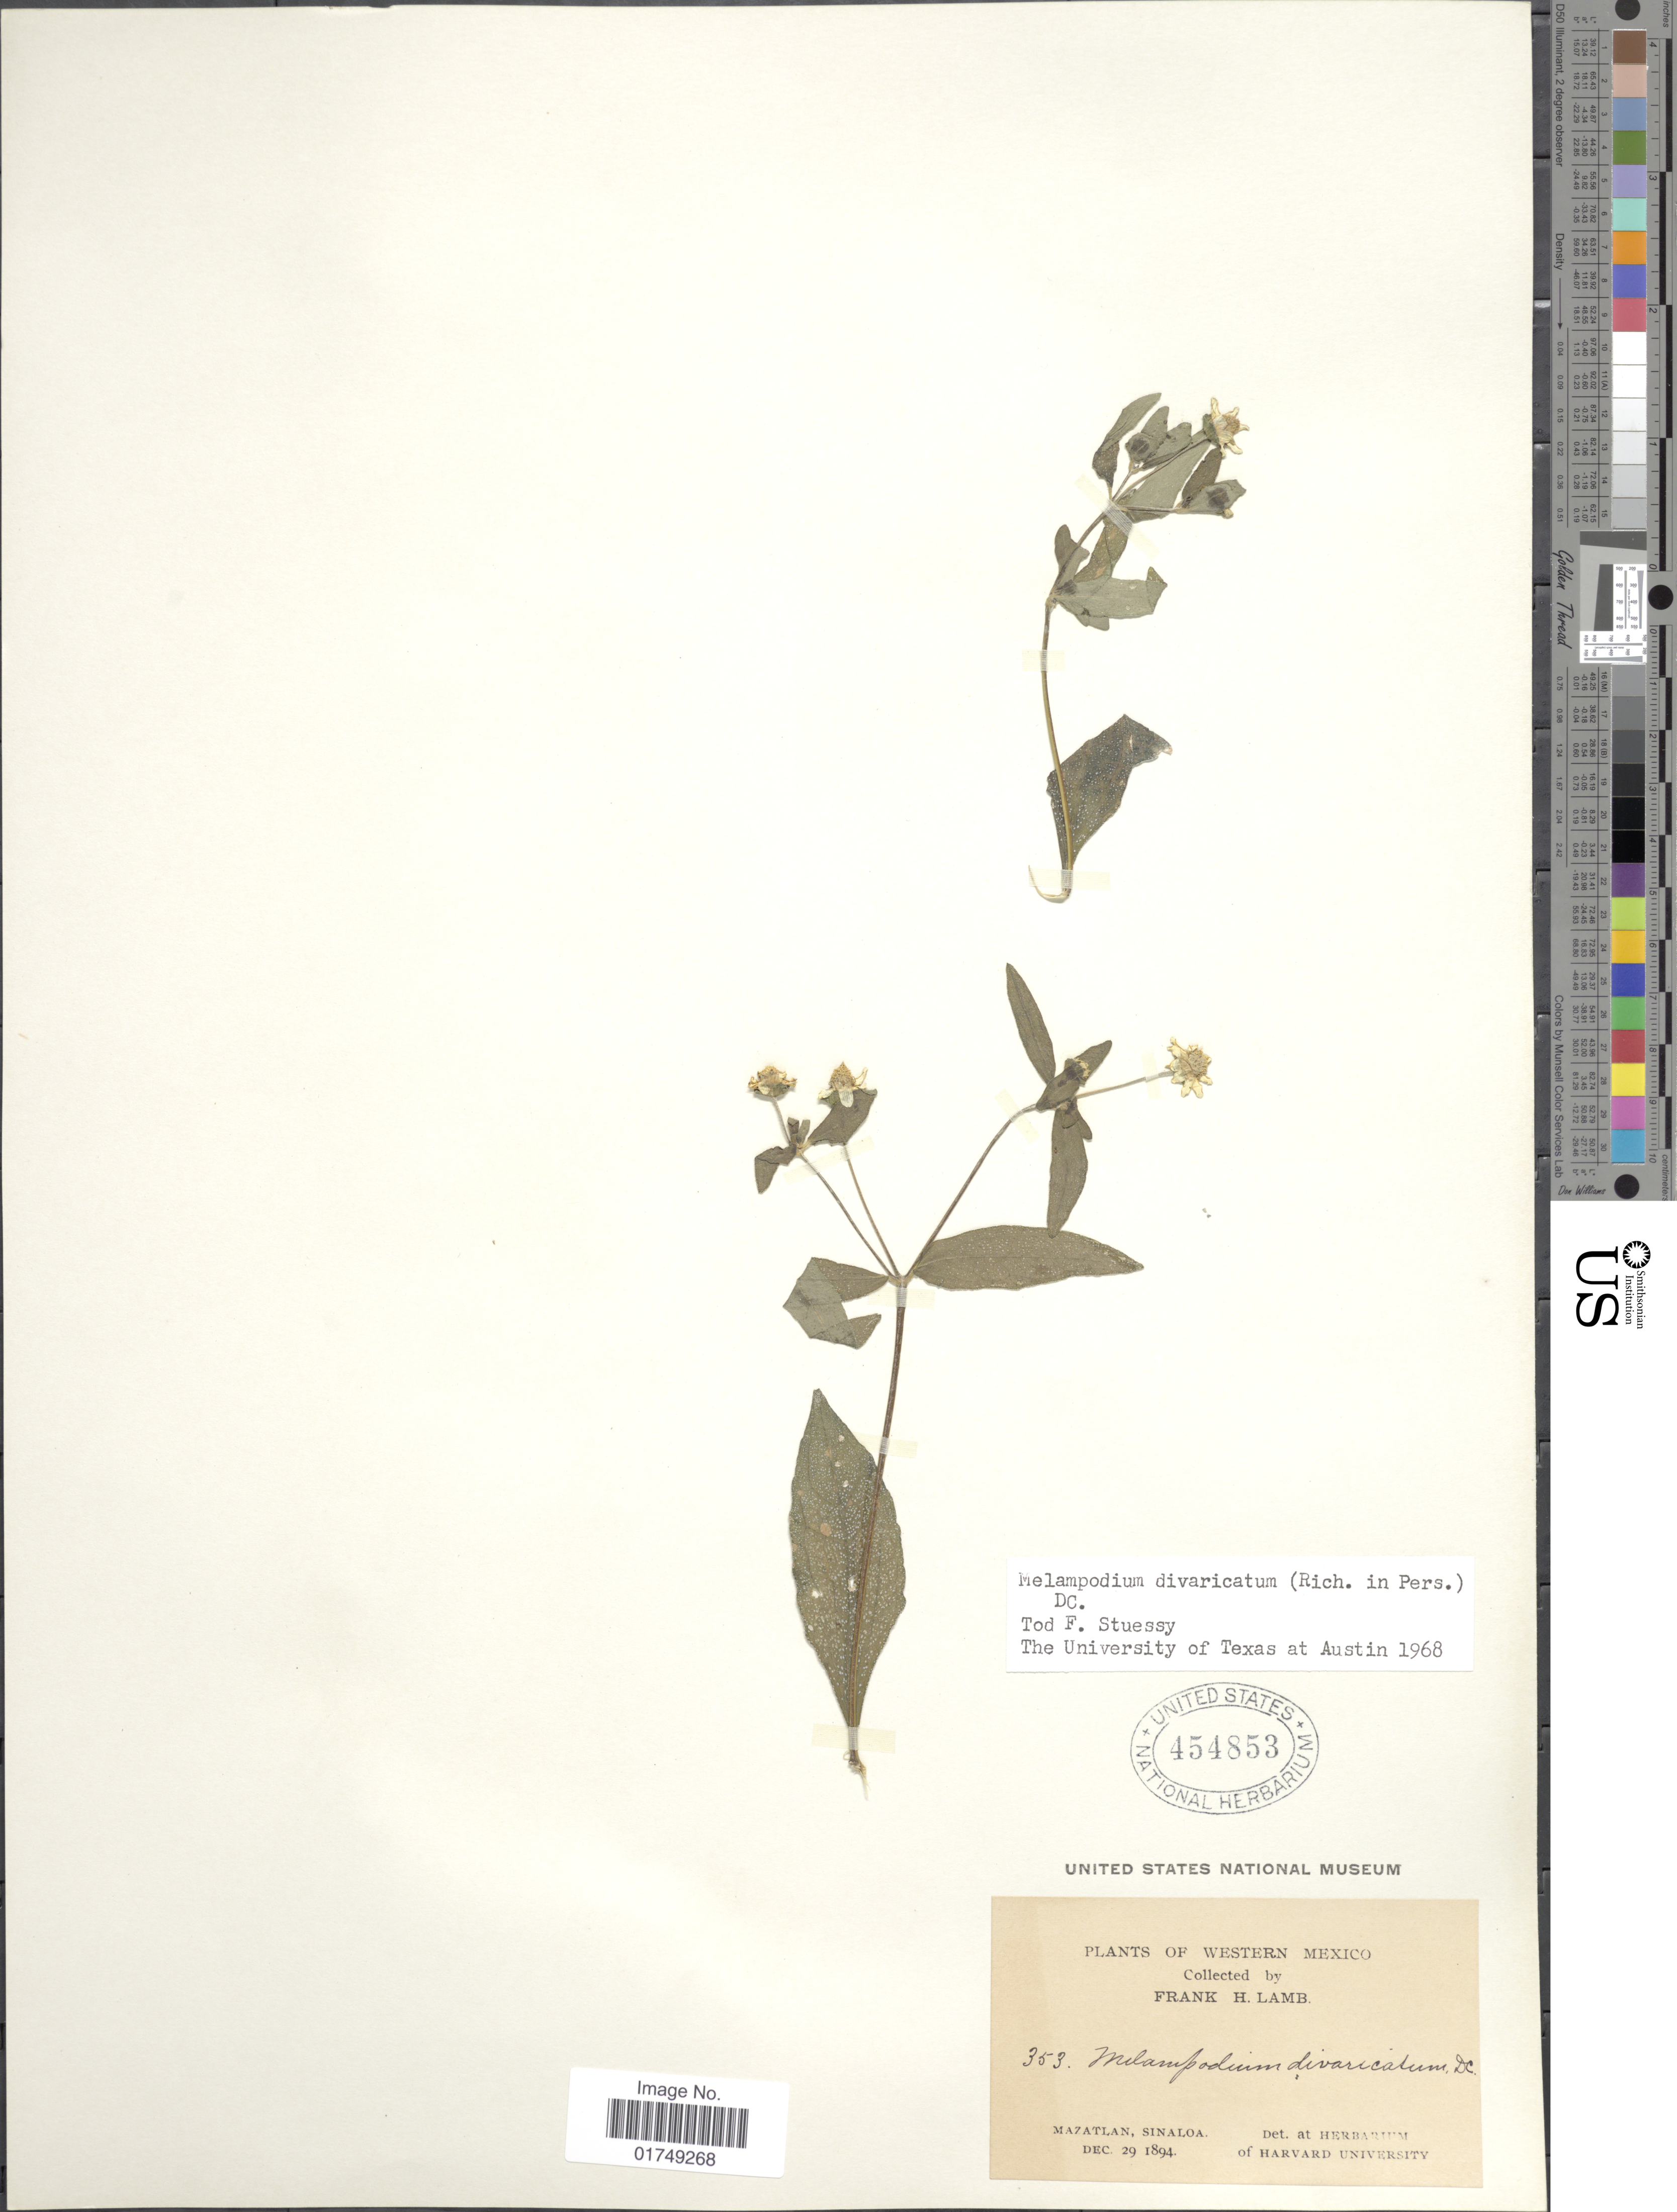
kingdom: Plantae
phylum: Tracheophyta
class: Magnoliopsida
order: Asterales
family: Asteraceae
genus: Melampodium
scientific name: Melampodium divaricatum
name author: (Rich.) DC.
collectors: F. H. Lamb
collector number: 353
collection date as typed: Dec 29 1894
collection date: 1894-12-29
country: Mexico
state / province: Sinaloa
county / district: Mazatlán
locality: Mazatlán.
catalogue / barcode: US 454853